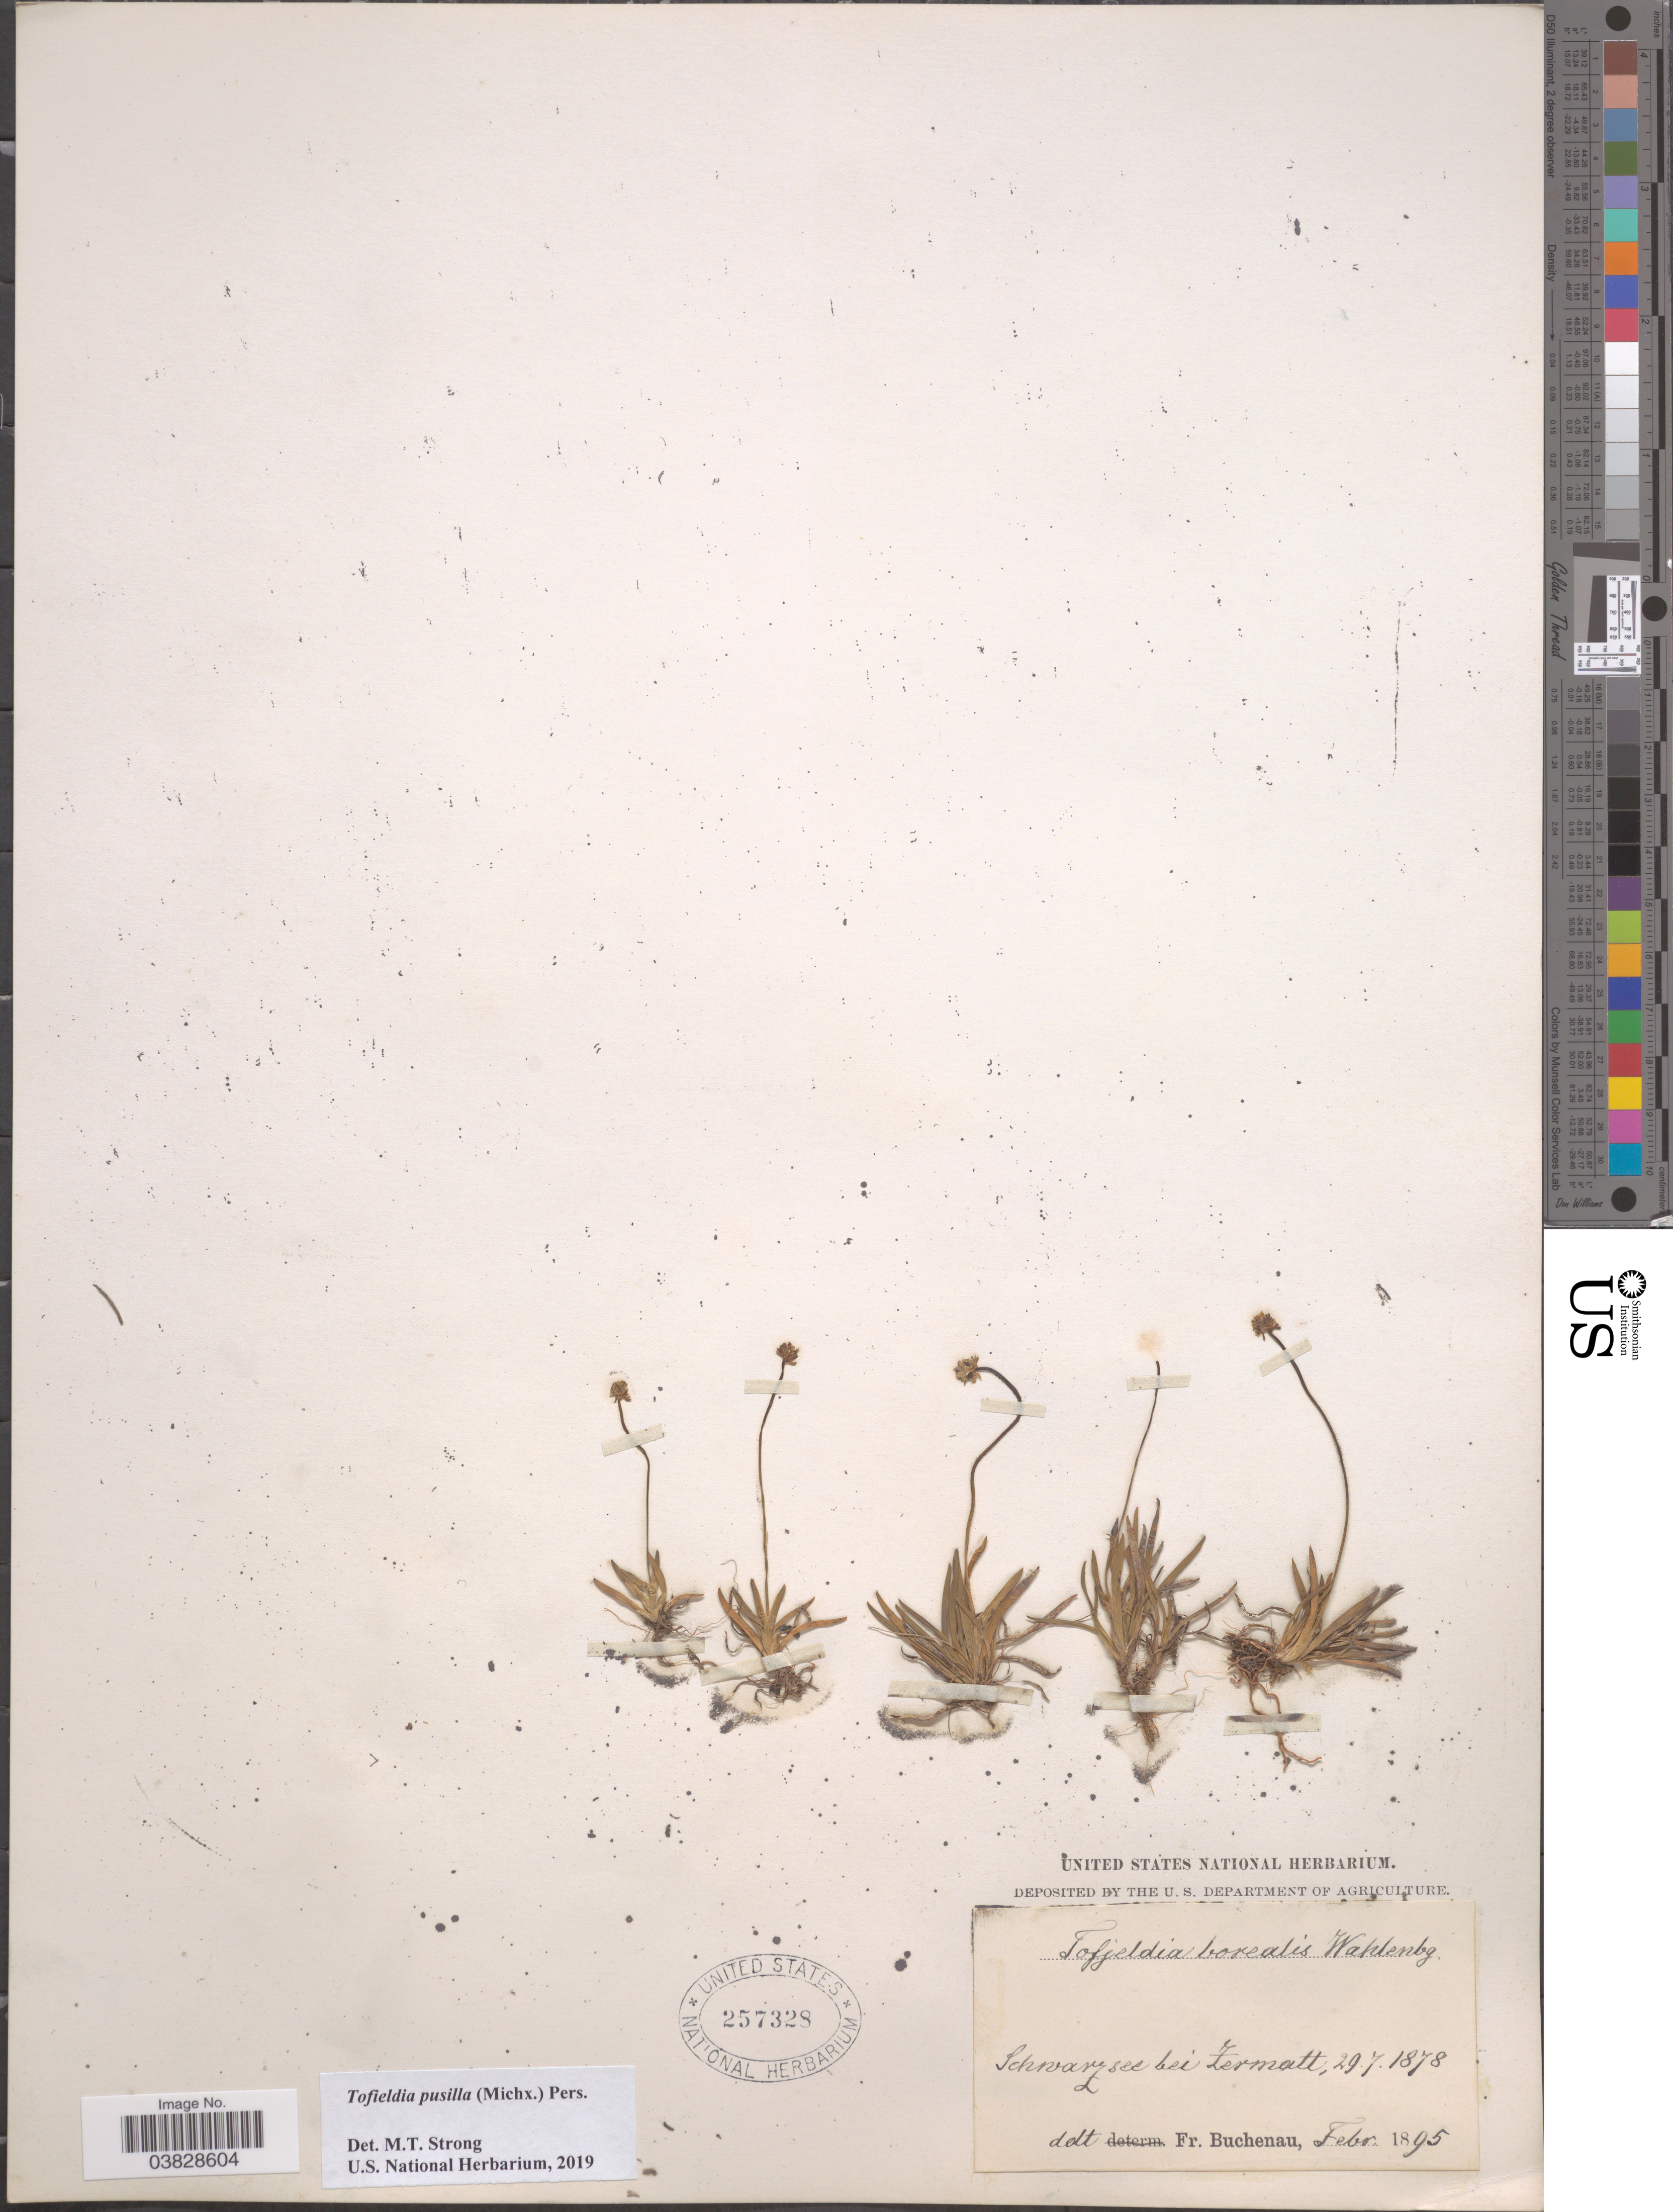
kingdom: Plantae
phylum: Tracheophyta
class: Liliopsida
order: Alismatales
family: Tofieldiaceae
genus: Tofieldia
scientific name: Tofieldia pusilla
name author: (Michx.) Pers.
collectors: F. Buchenau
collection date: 1878-07-29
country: Switzerland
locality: Schwarzsee bei Zermatt.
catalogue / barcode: US 257328